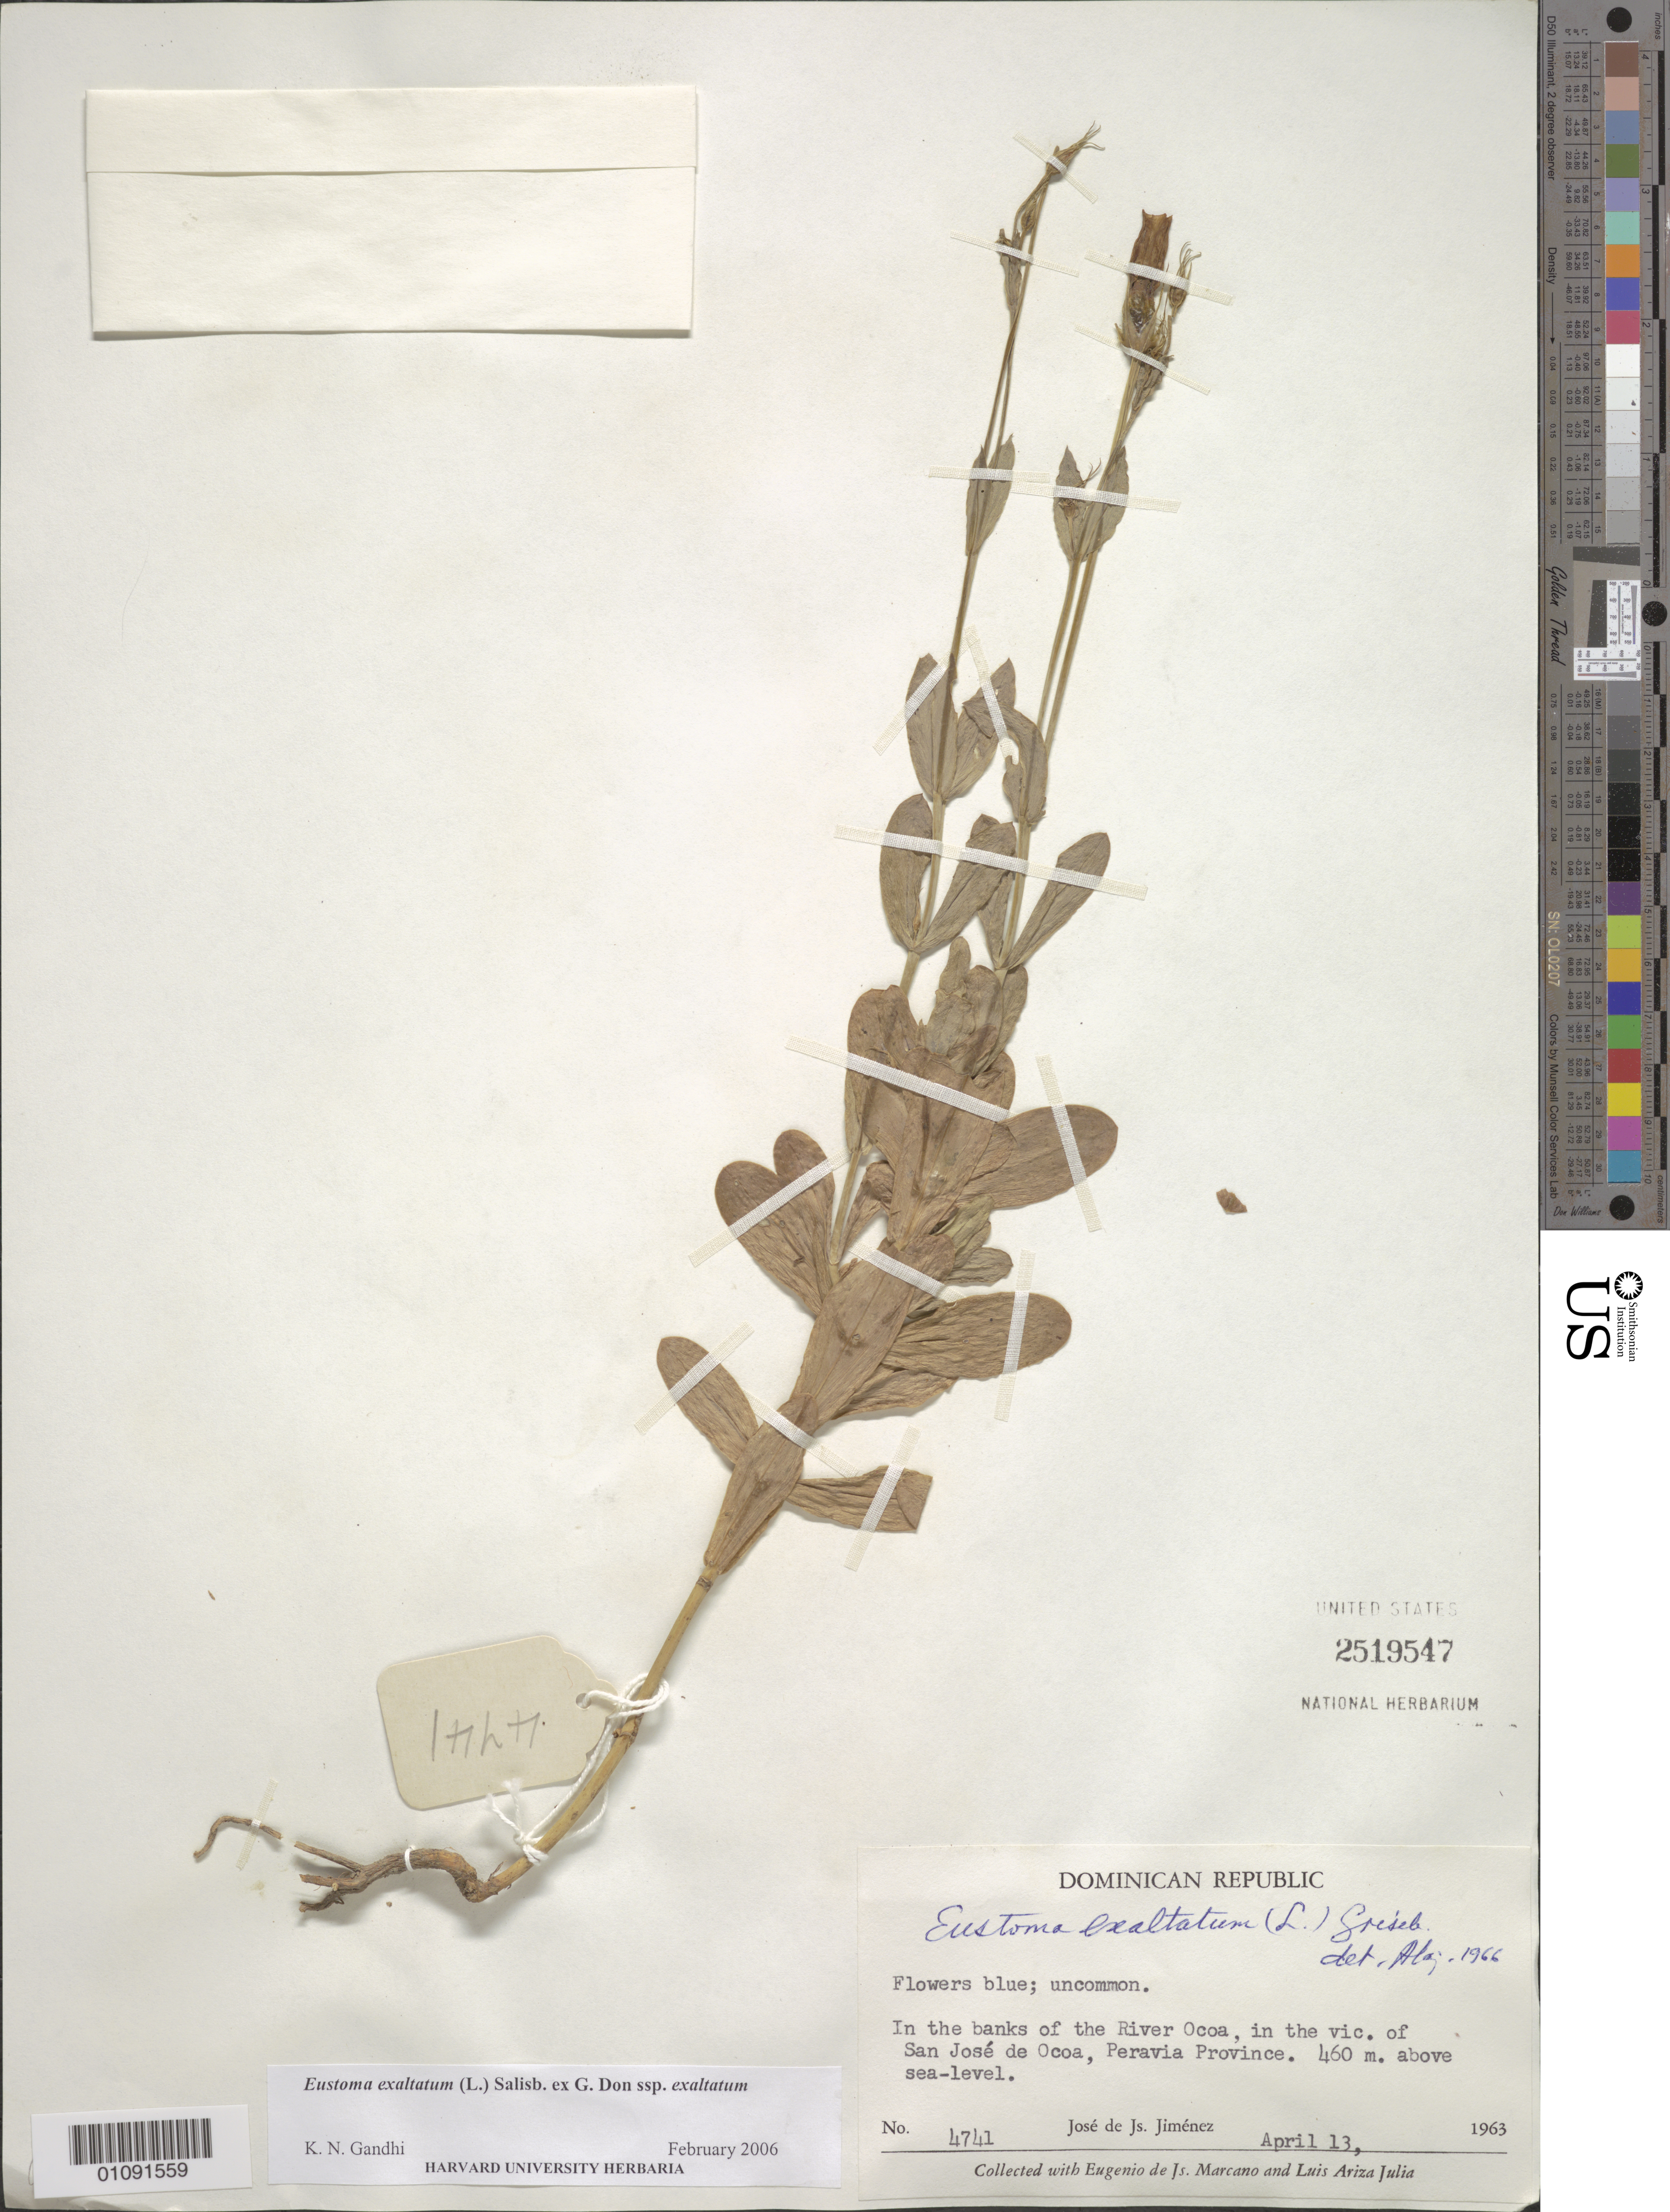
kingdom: Plantae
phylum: Tracheophyta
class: Magnoliopsida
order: Gentianales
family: Gentianaceae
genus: Eustoma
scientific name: Eustoma exaltatum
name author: (L.) Salisb. ex Don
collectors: J. J. Jiménez Almonte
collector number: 4741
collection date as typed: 13 Apr 1963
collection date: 1963-04-13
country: Dominican Republic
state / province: Peravia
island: Hispaniola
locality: In the banks of the River Ocoa, in the Vic, of San Jose de Ocoa, Peravia Province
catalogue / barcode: US 2519547